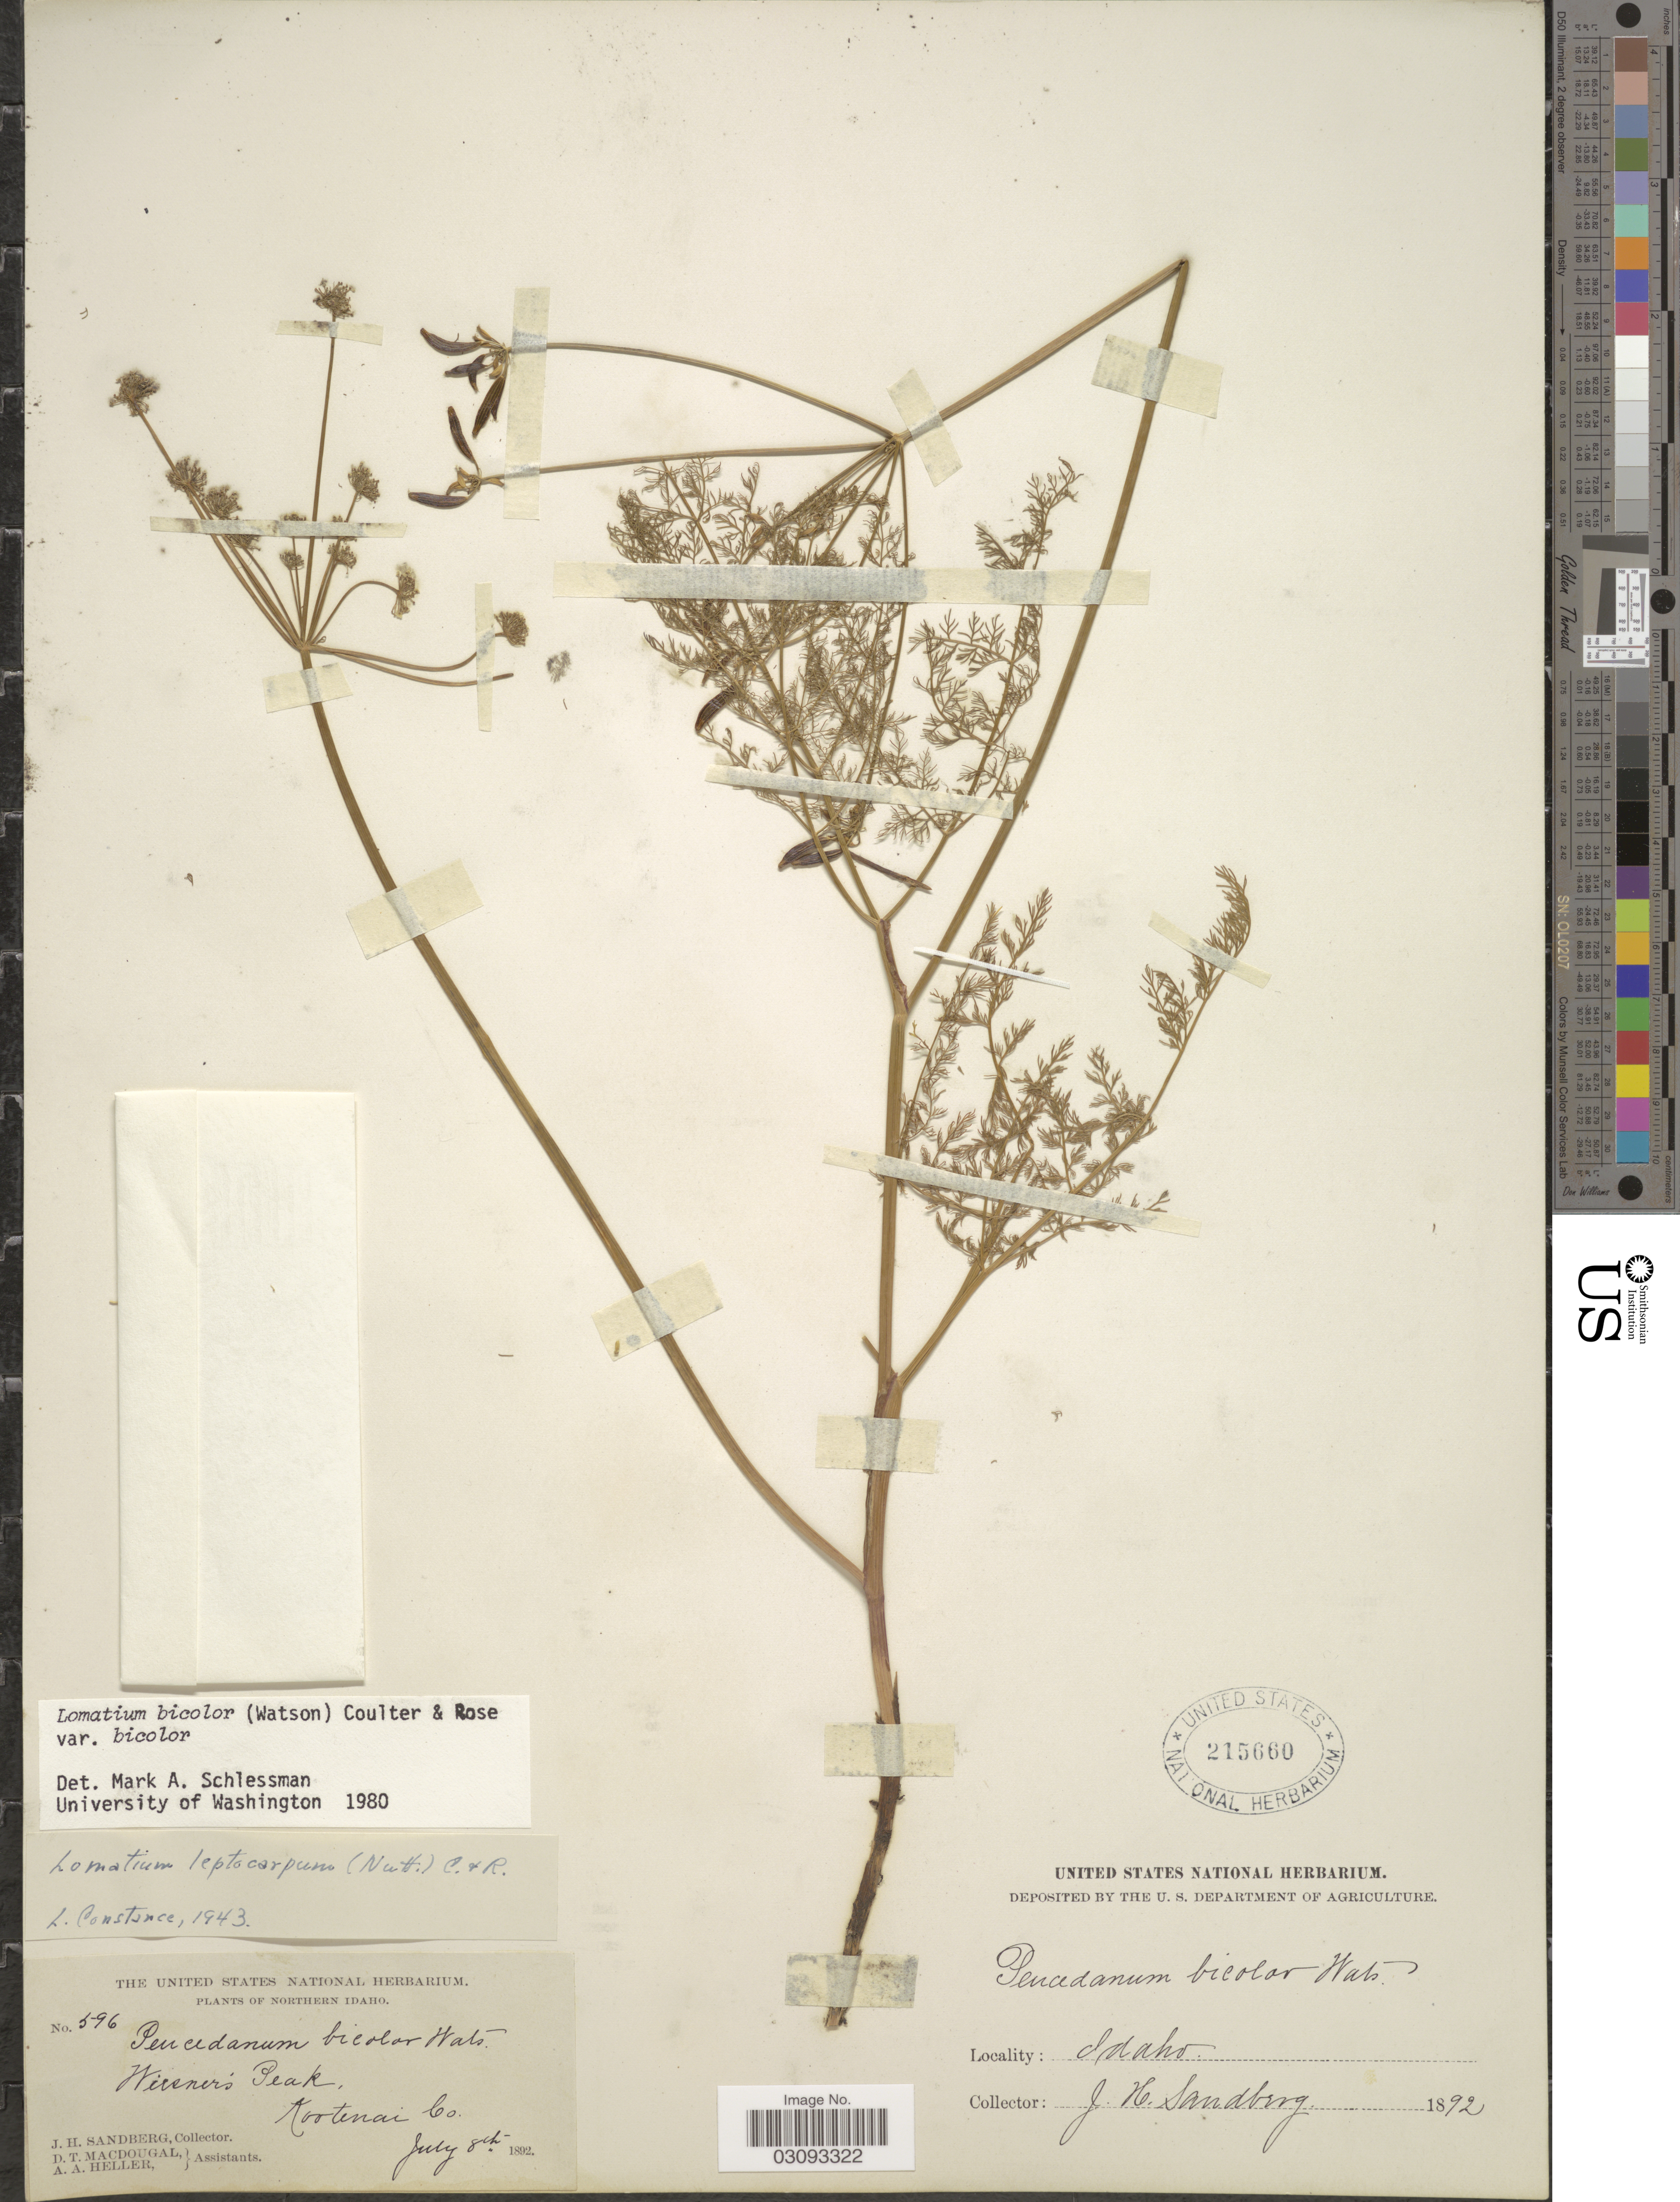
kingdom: Plantae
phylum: Tracheophyta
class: Magnoliopsida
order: Apiales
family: Apiaceae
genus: Lomatium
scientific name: Lomatium bicolor var. bicolor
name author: (S. Watson) J.M. Coult. & Rose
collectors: J. H. Sandberg, D. T. MacDougal & A. A. Heller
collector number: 596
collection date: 1892-07-08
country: United States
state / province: Idaho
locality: Northern Idaho. Wiesner's Peak, Kootenai Co.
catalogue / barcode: US 215660